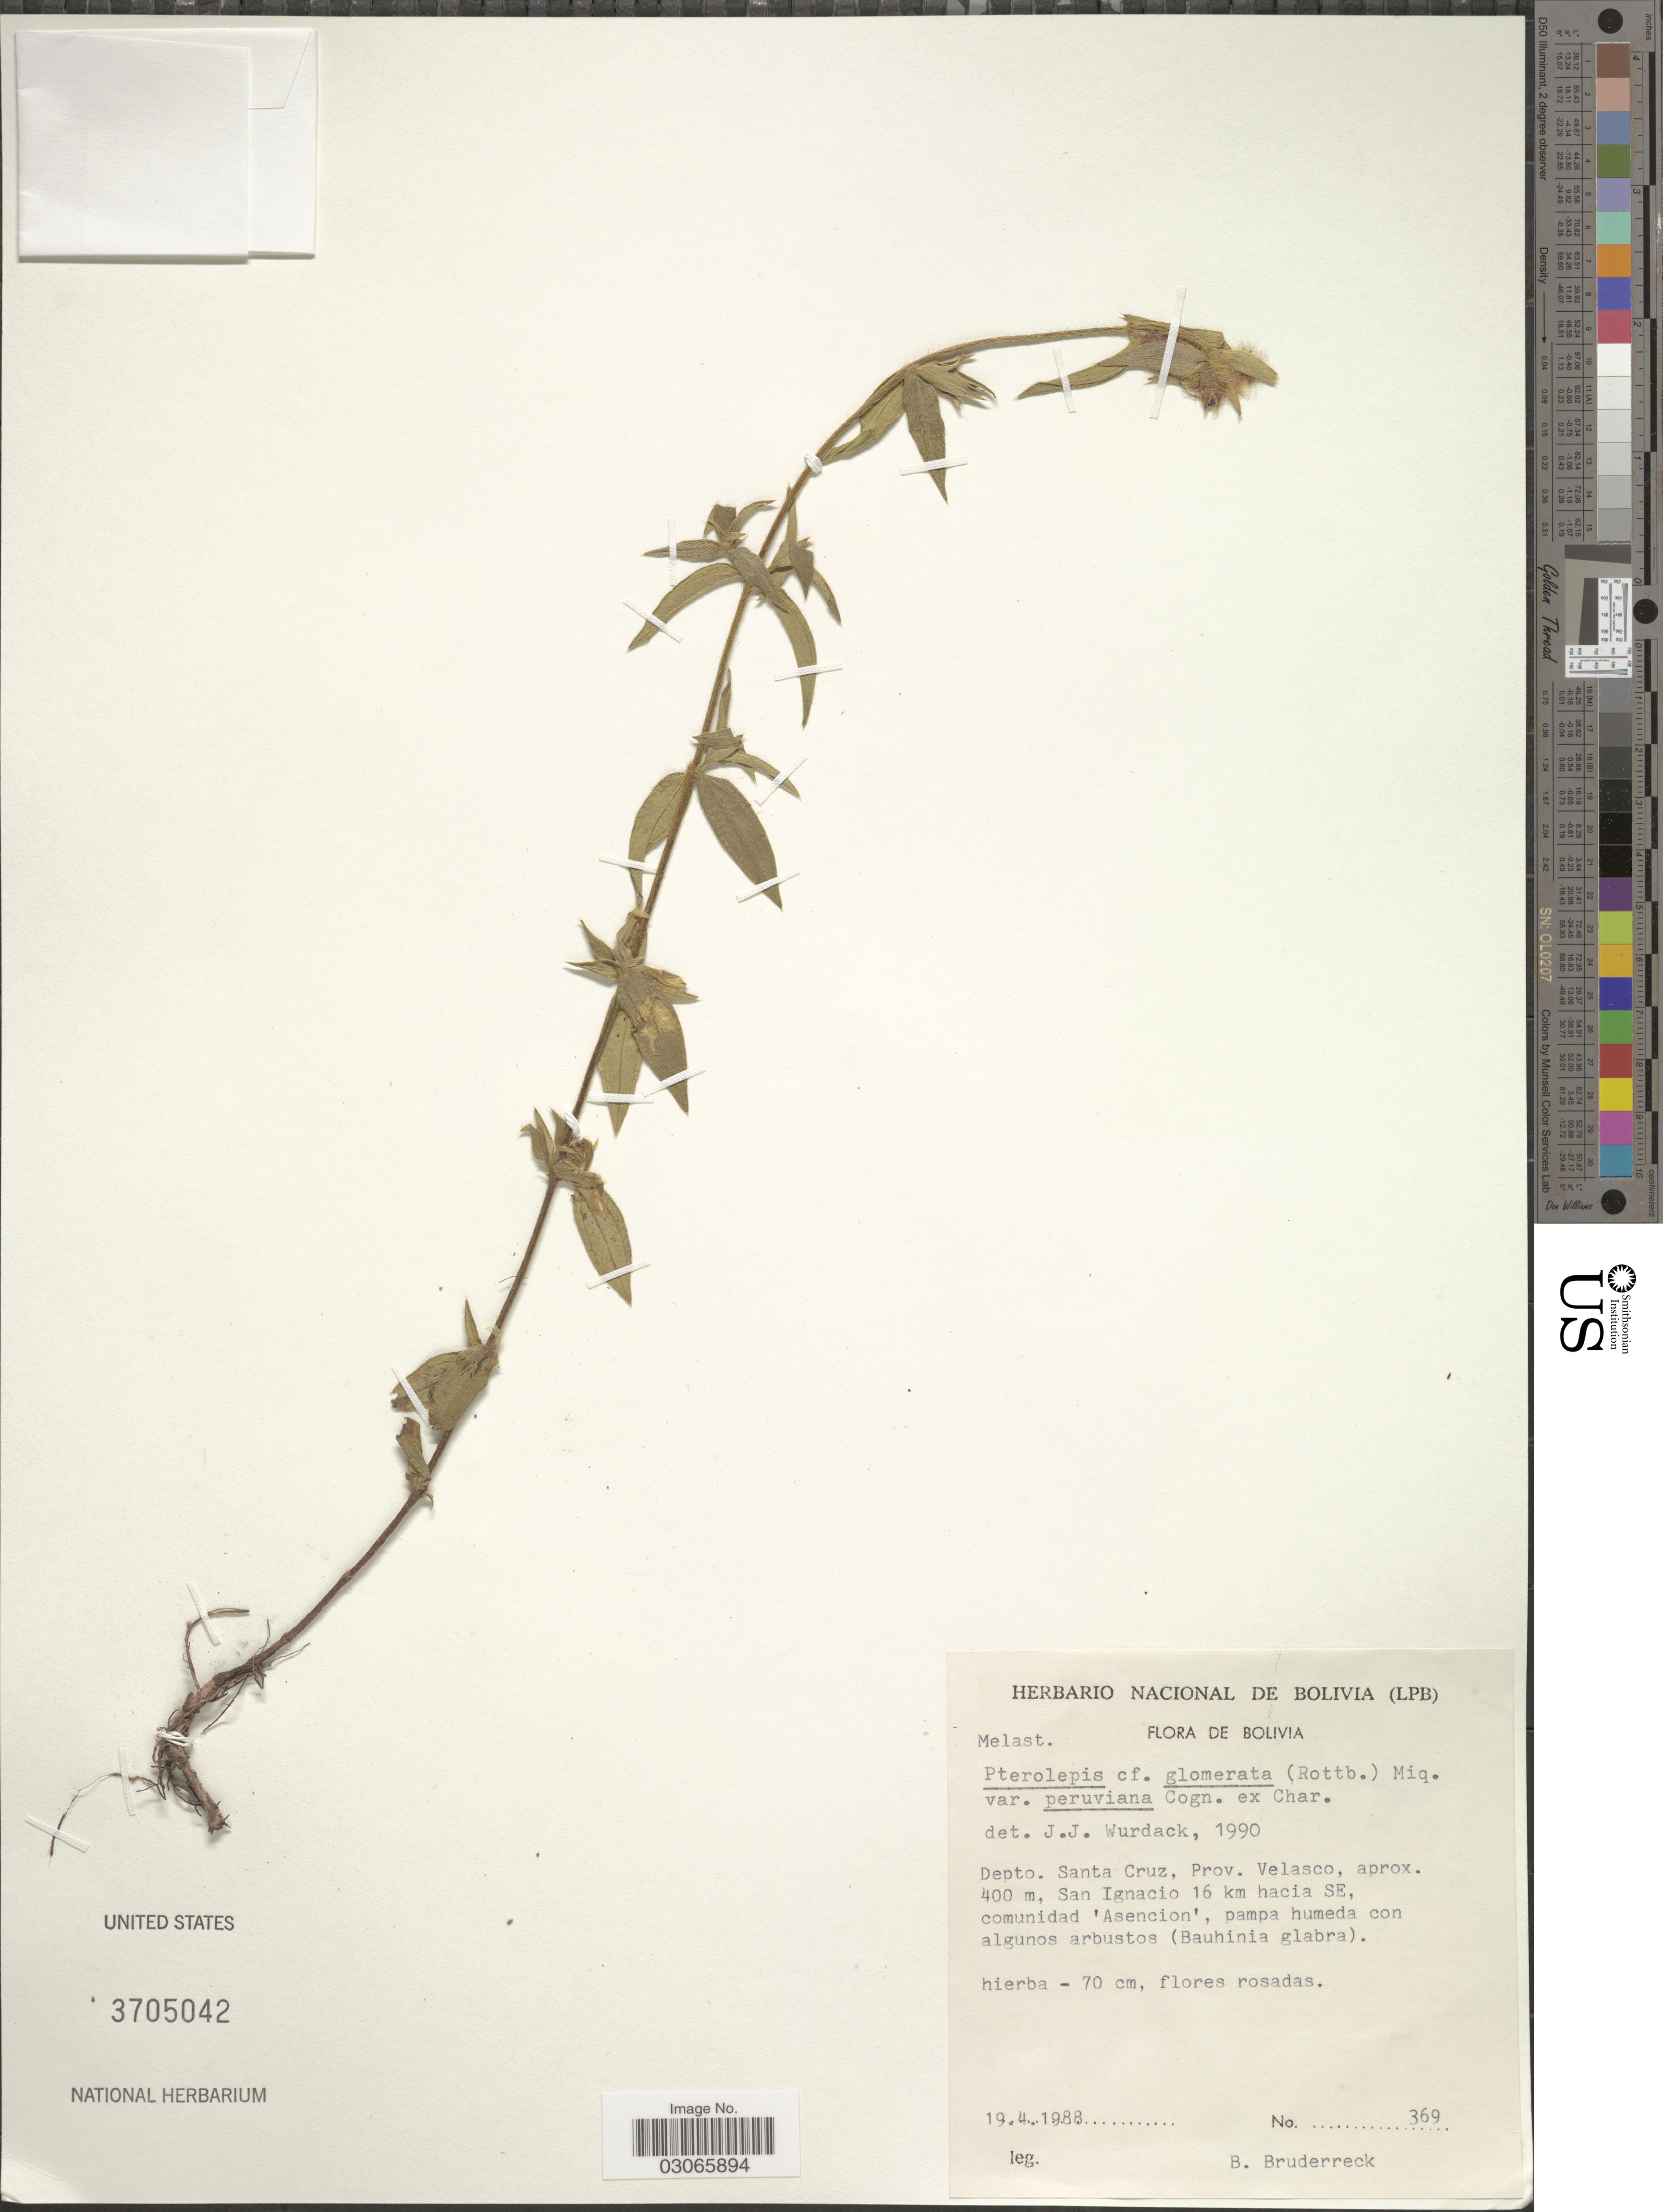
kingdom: Plantae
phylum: Tracheophyta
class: Magnoliopsida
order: Myrtales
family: Melastomataceae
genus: Pterolepis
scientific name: Pterolepis glomerata var. peruviana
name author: Cogn.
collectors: B. Bruderreck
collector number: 369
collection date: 1988-04-19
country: Bolivia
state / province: Santa Cruz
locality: Depto. Santa Cruz, Prov. Velasco, San Ignacio 16 km hacia SE, comunidad 'Ascencion', pampa humeda con algunos arbustos (Bauhinia glabra).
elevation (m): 400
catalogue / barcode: US 3705042